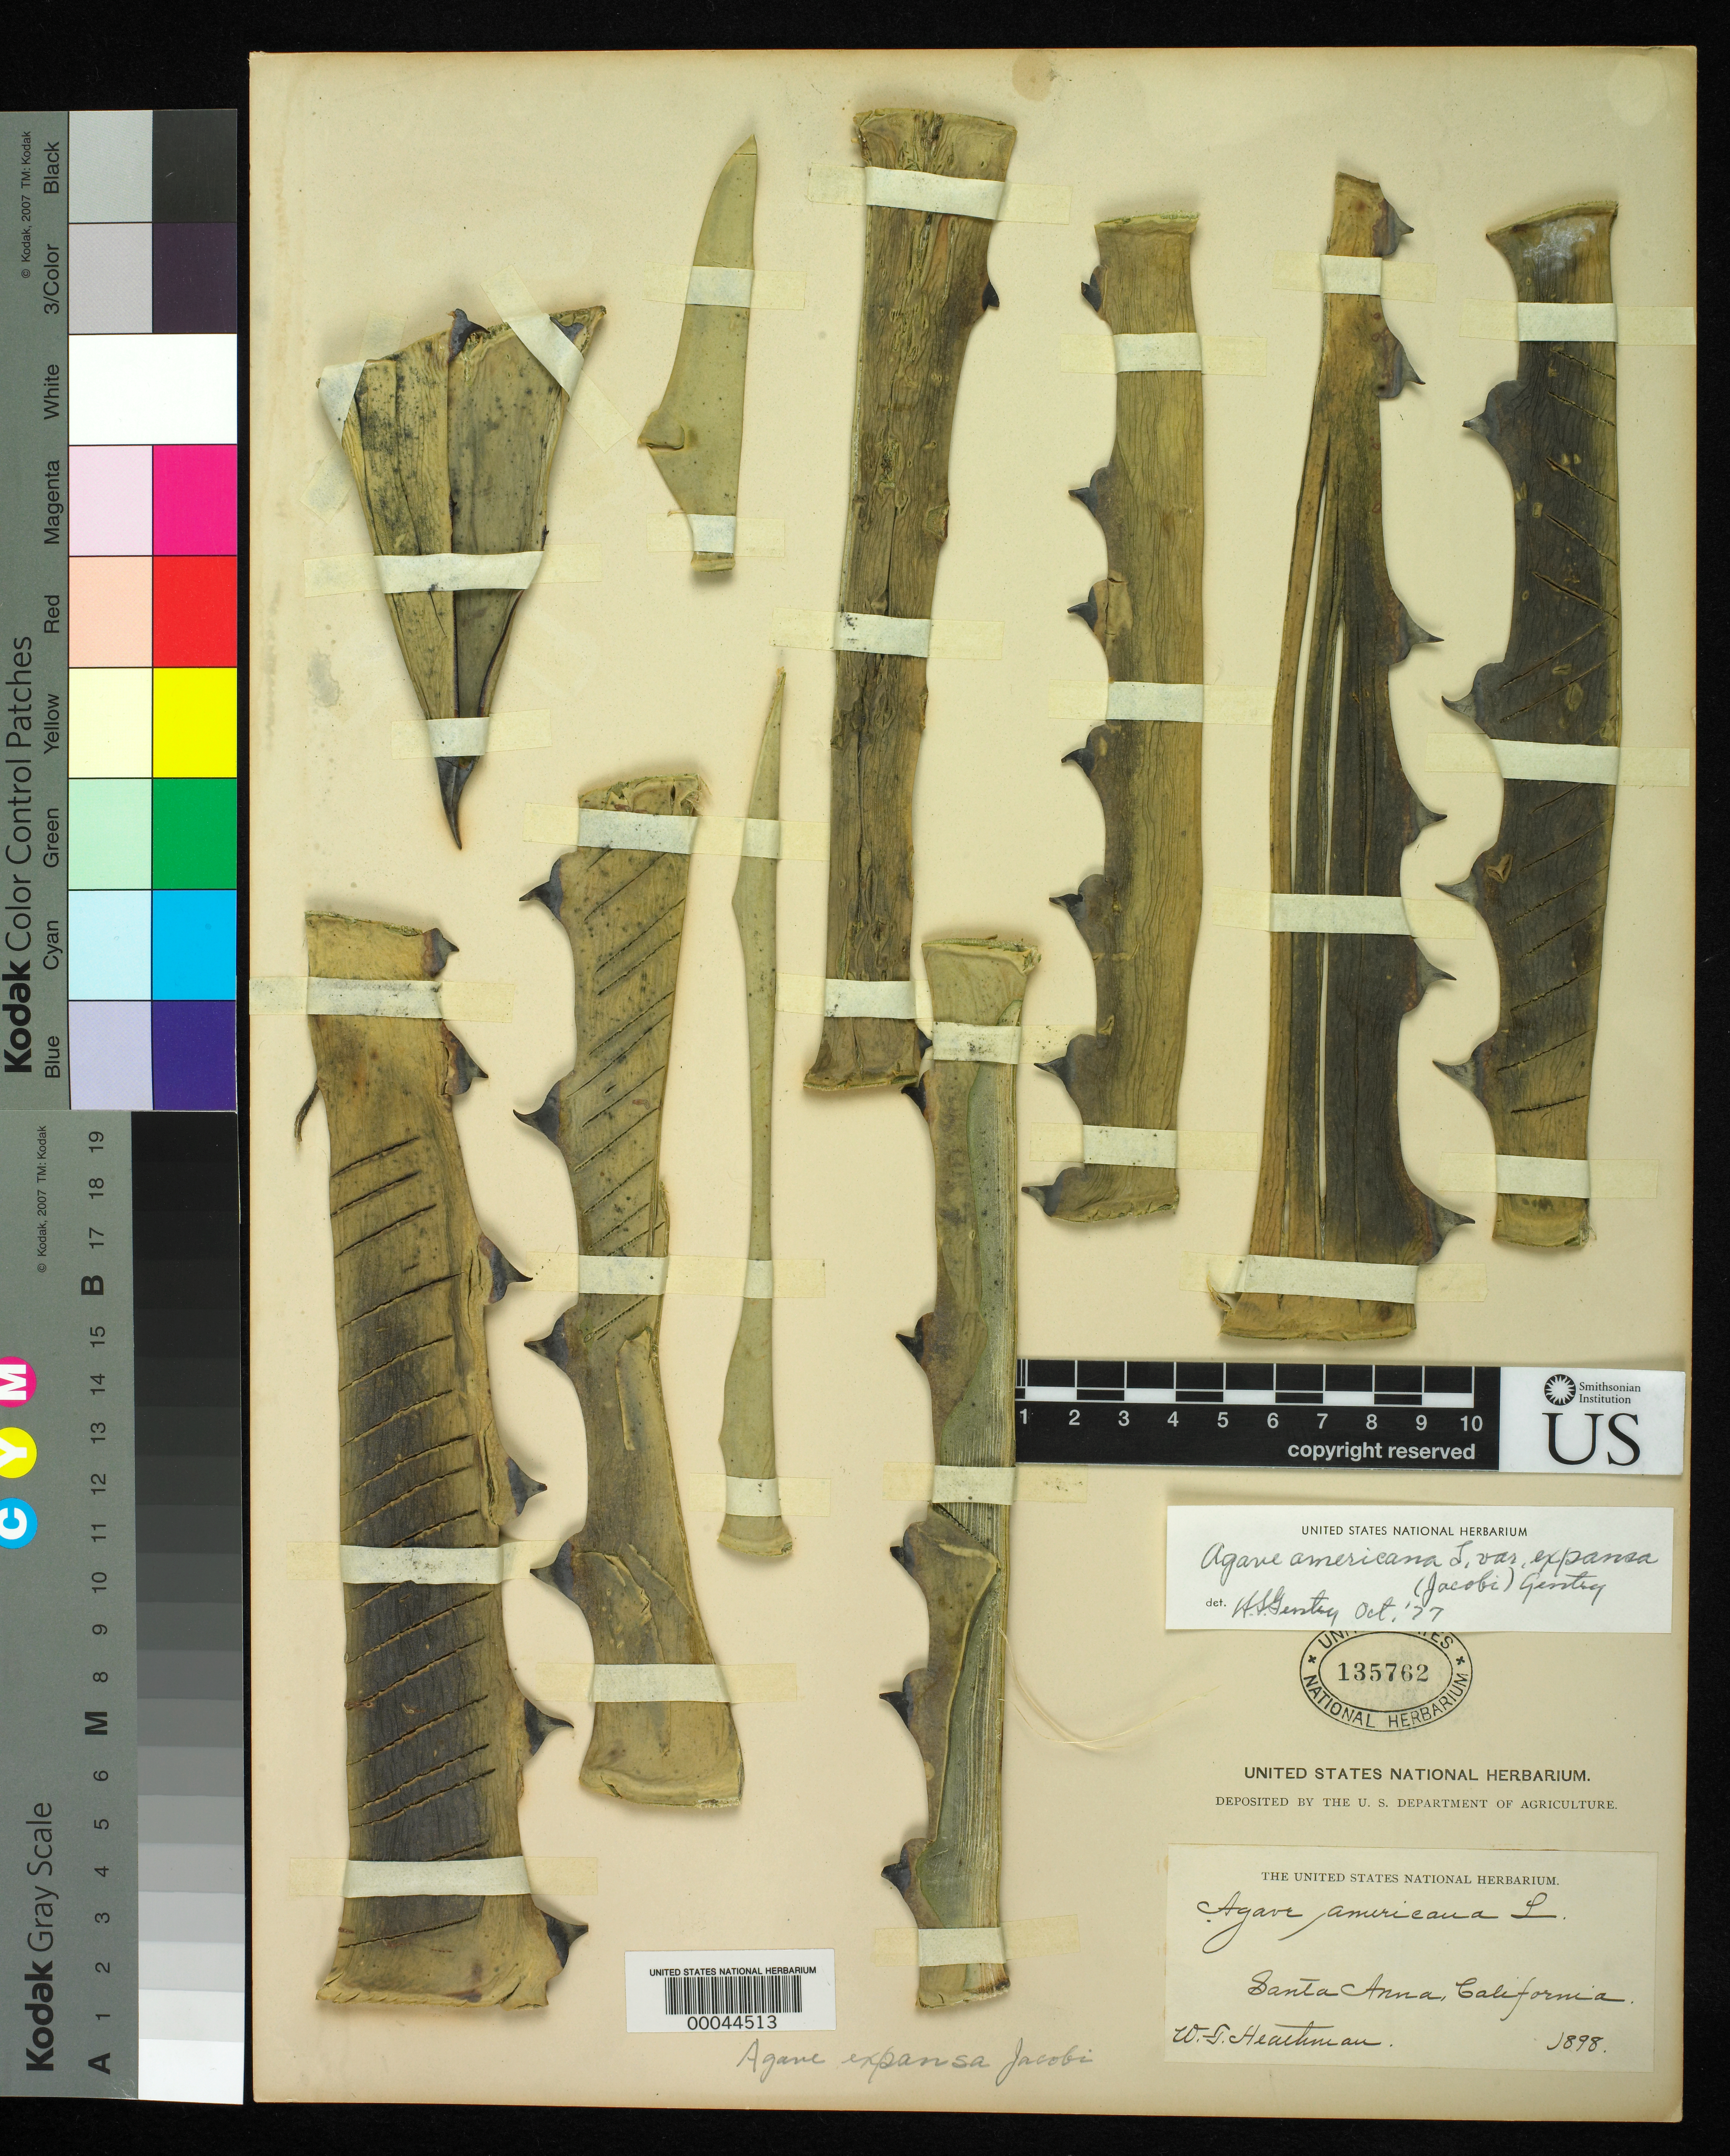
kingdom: Plantae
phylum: Tracheophyta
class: Liliopsida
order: Asparagales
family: Asparagaceae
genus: Agave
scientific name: Agave americana var. expansa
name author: Gentry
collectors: W. Heachman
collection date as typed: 1898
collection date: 1898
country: United States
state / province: California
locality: Santa anna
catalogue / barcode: US 135762